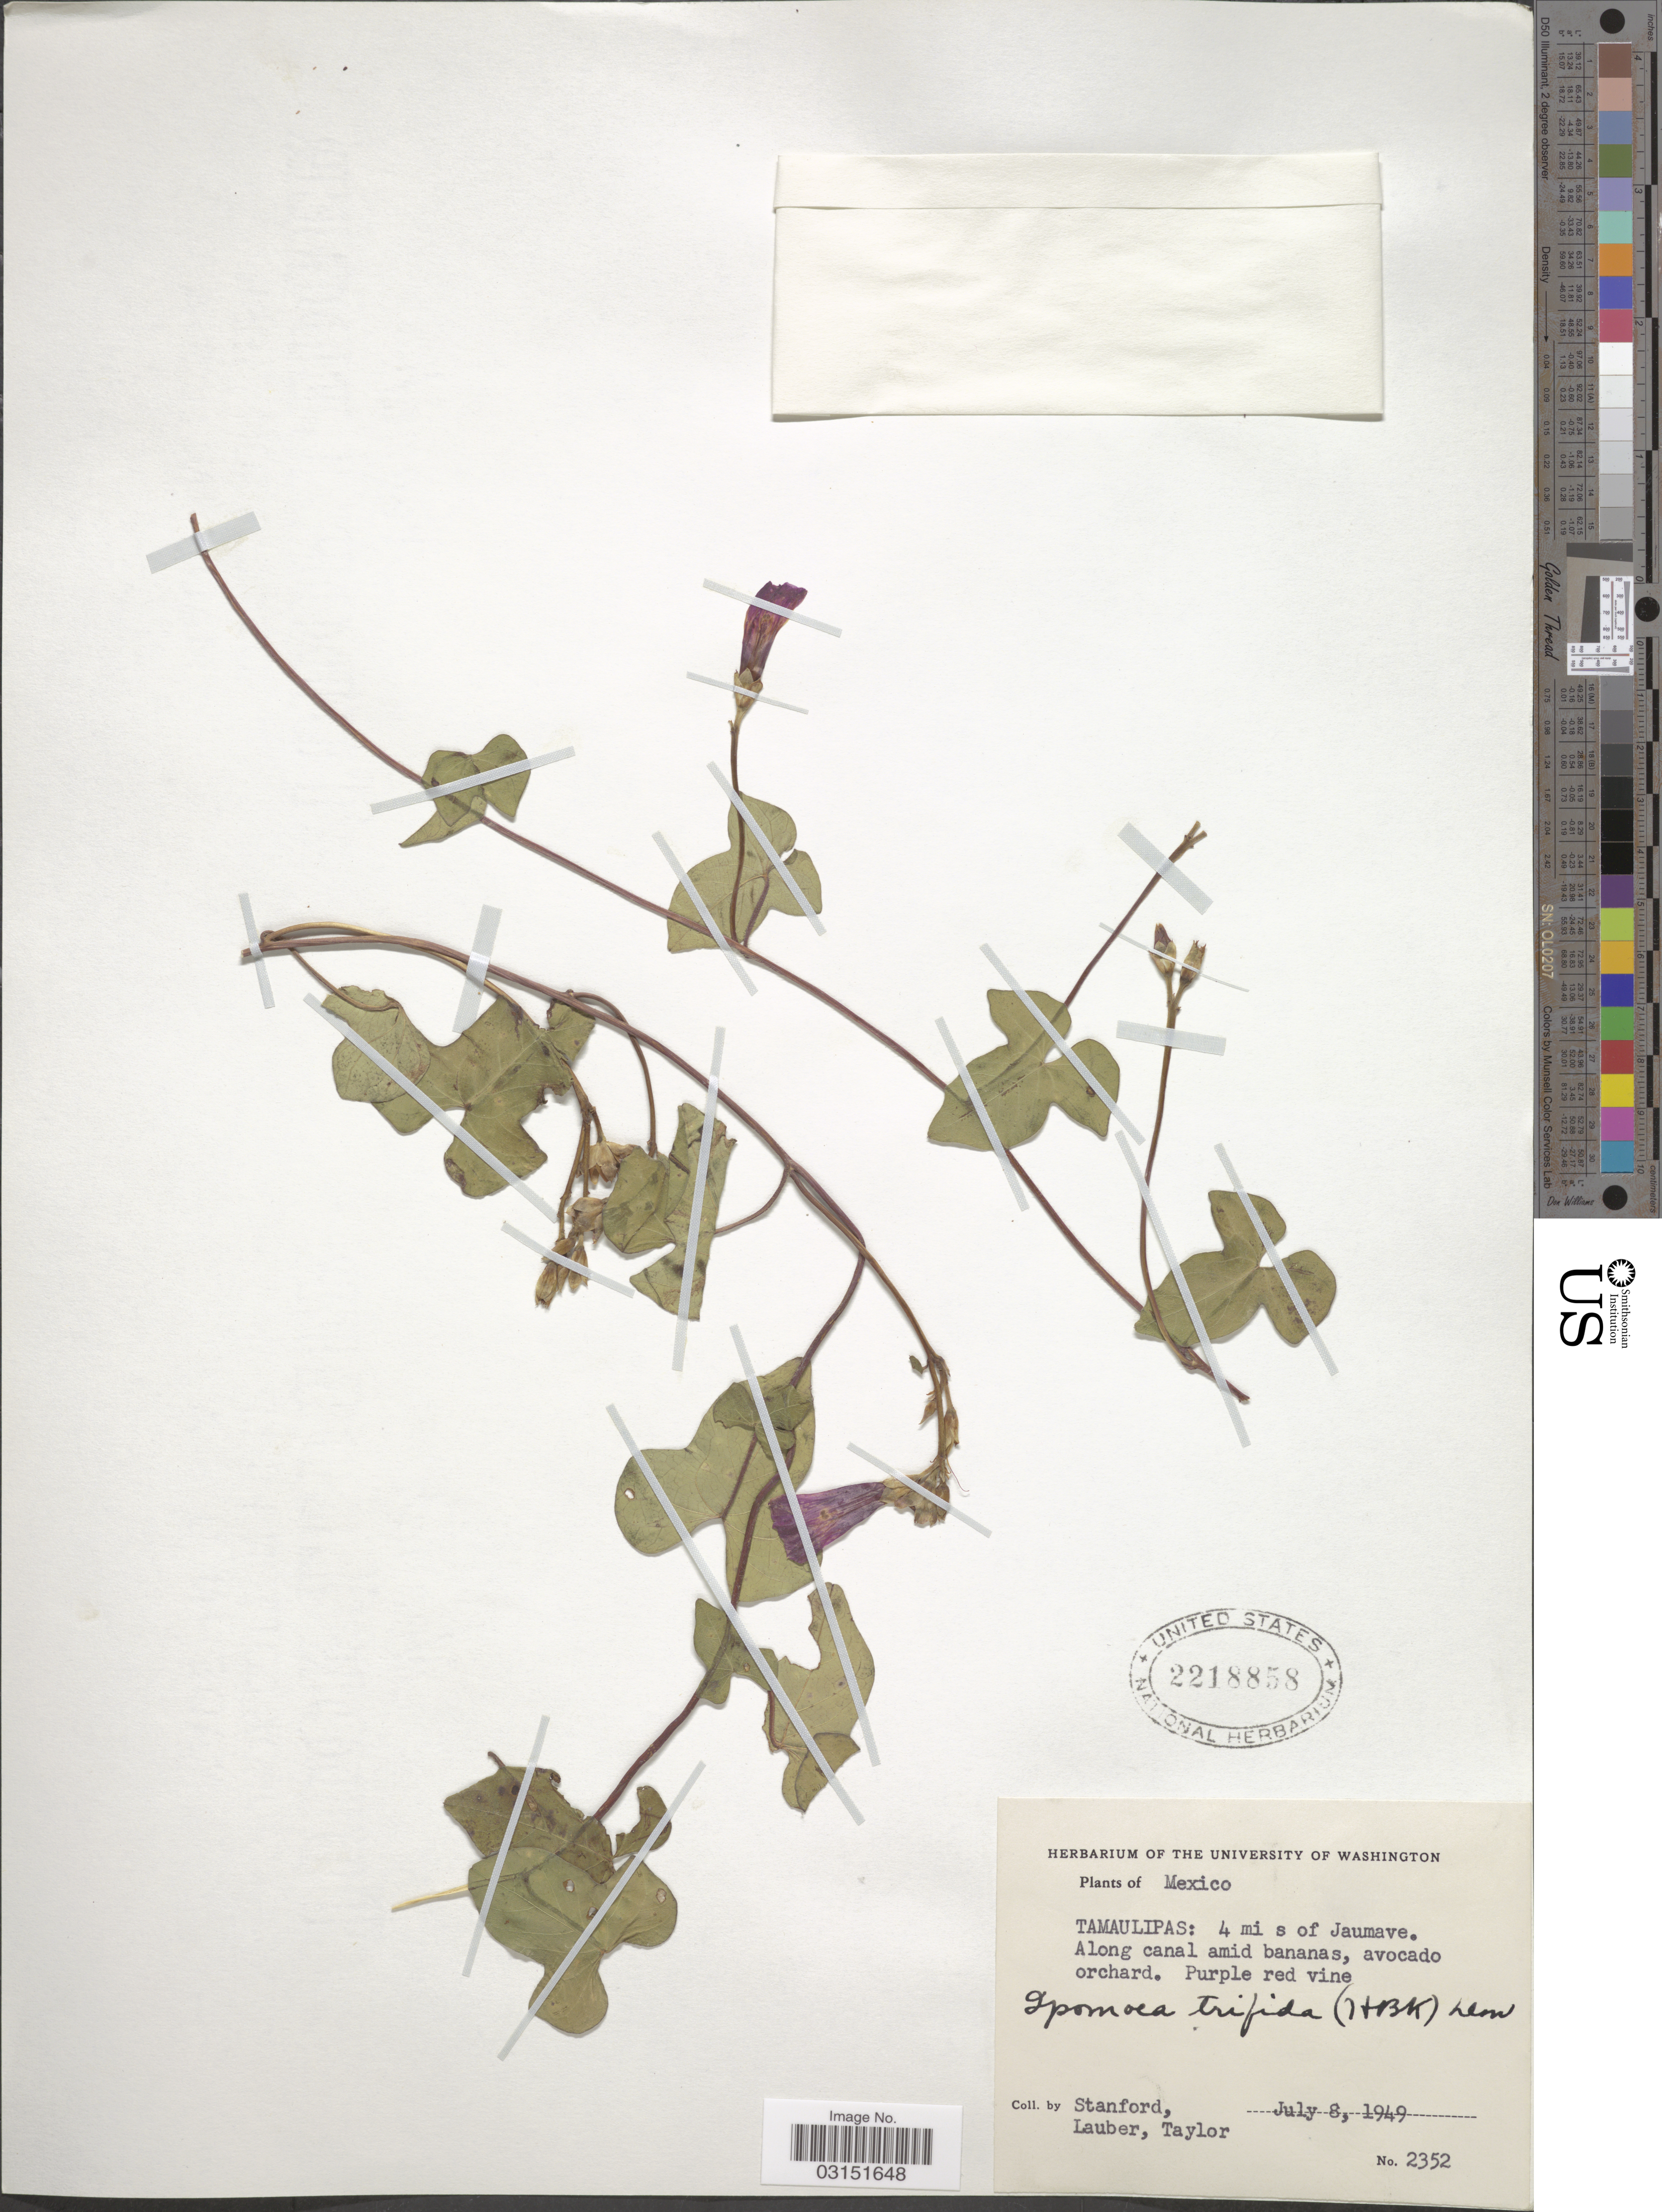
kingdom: Plantae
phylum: Tracheophyta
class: Magnoliopsida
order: Solanales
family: Convolvulaceae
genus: Ipomoea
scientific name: Ipomoea trifida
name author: (Kunth) G. Don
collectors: -. Stanford, Lauber, -- & -- Taylor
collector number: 2352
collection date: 1949-07-08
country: Mexico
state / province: Tamaulipas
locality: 4 mi s of Jaumave. Along canal amid bananas, avocado orchard.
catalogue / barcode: US 2218858